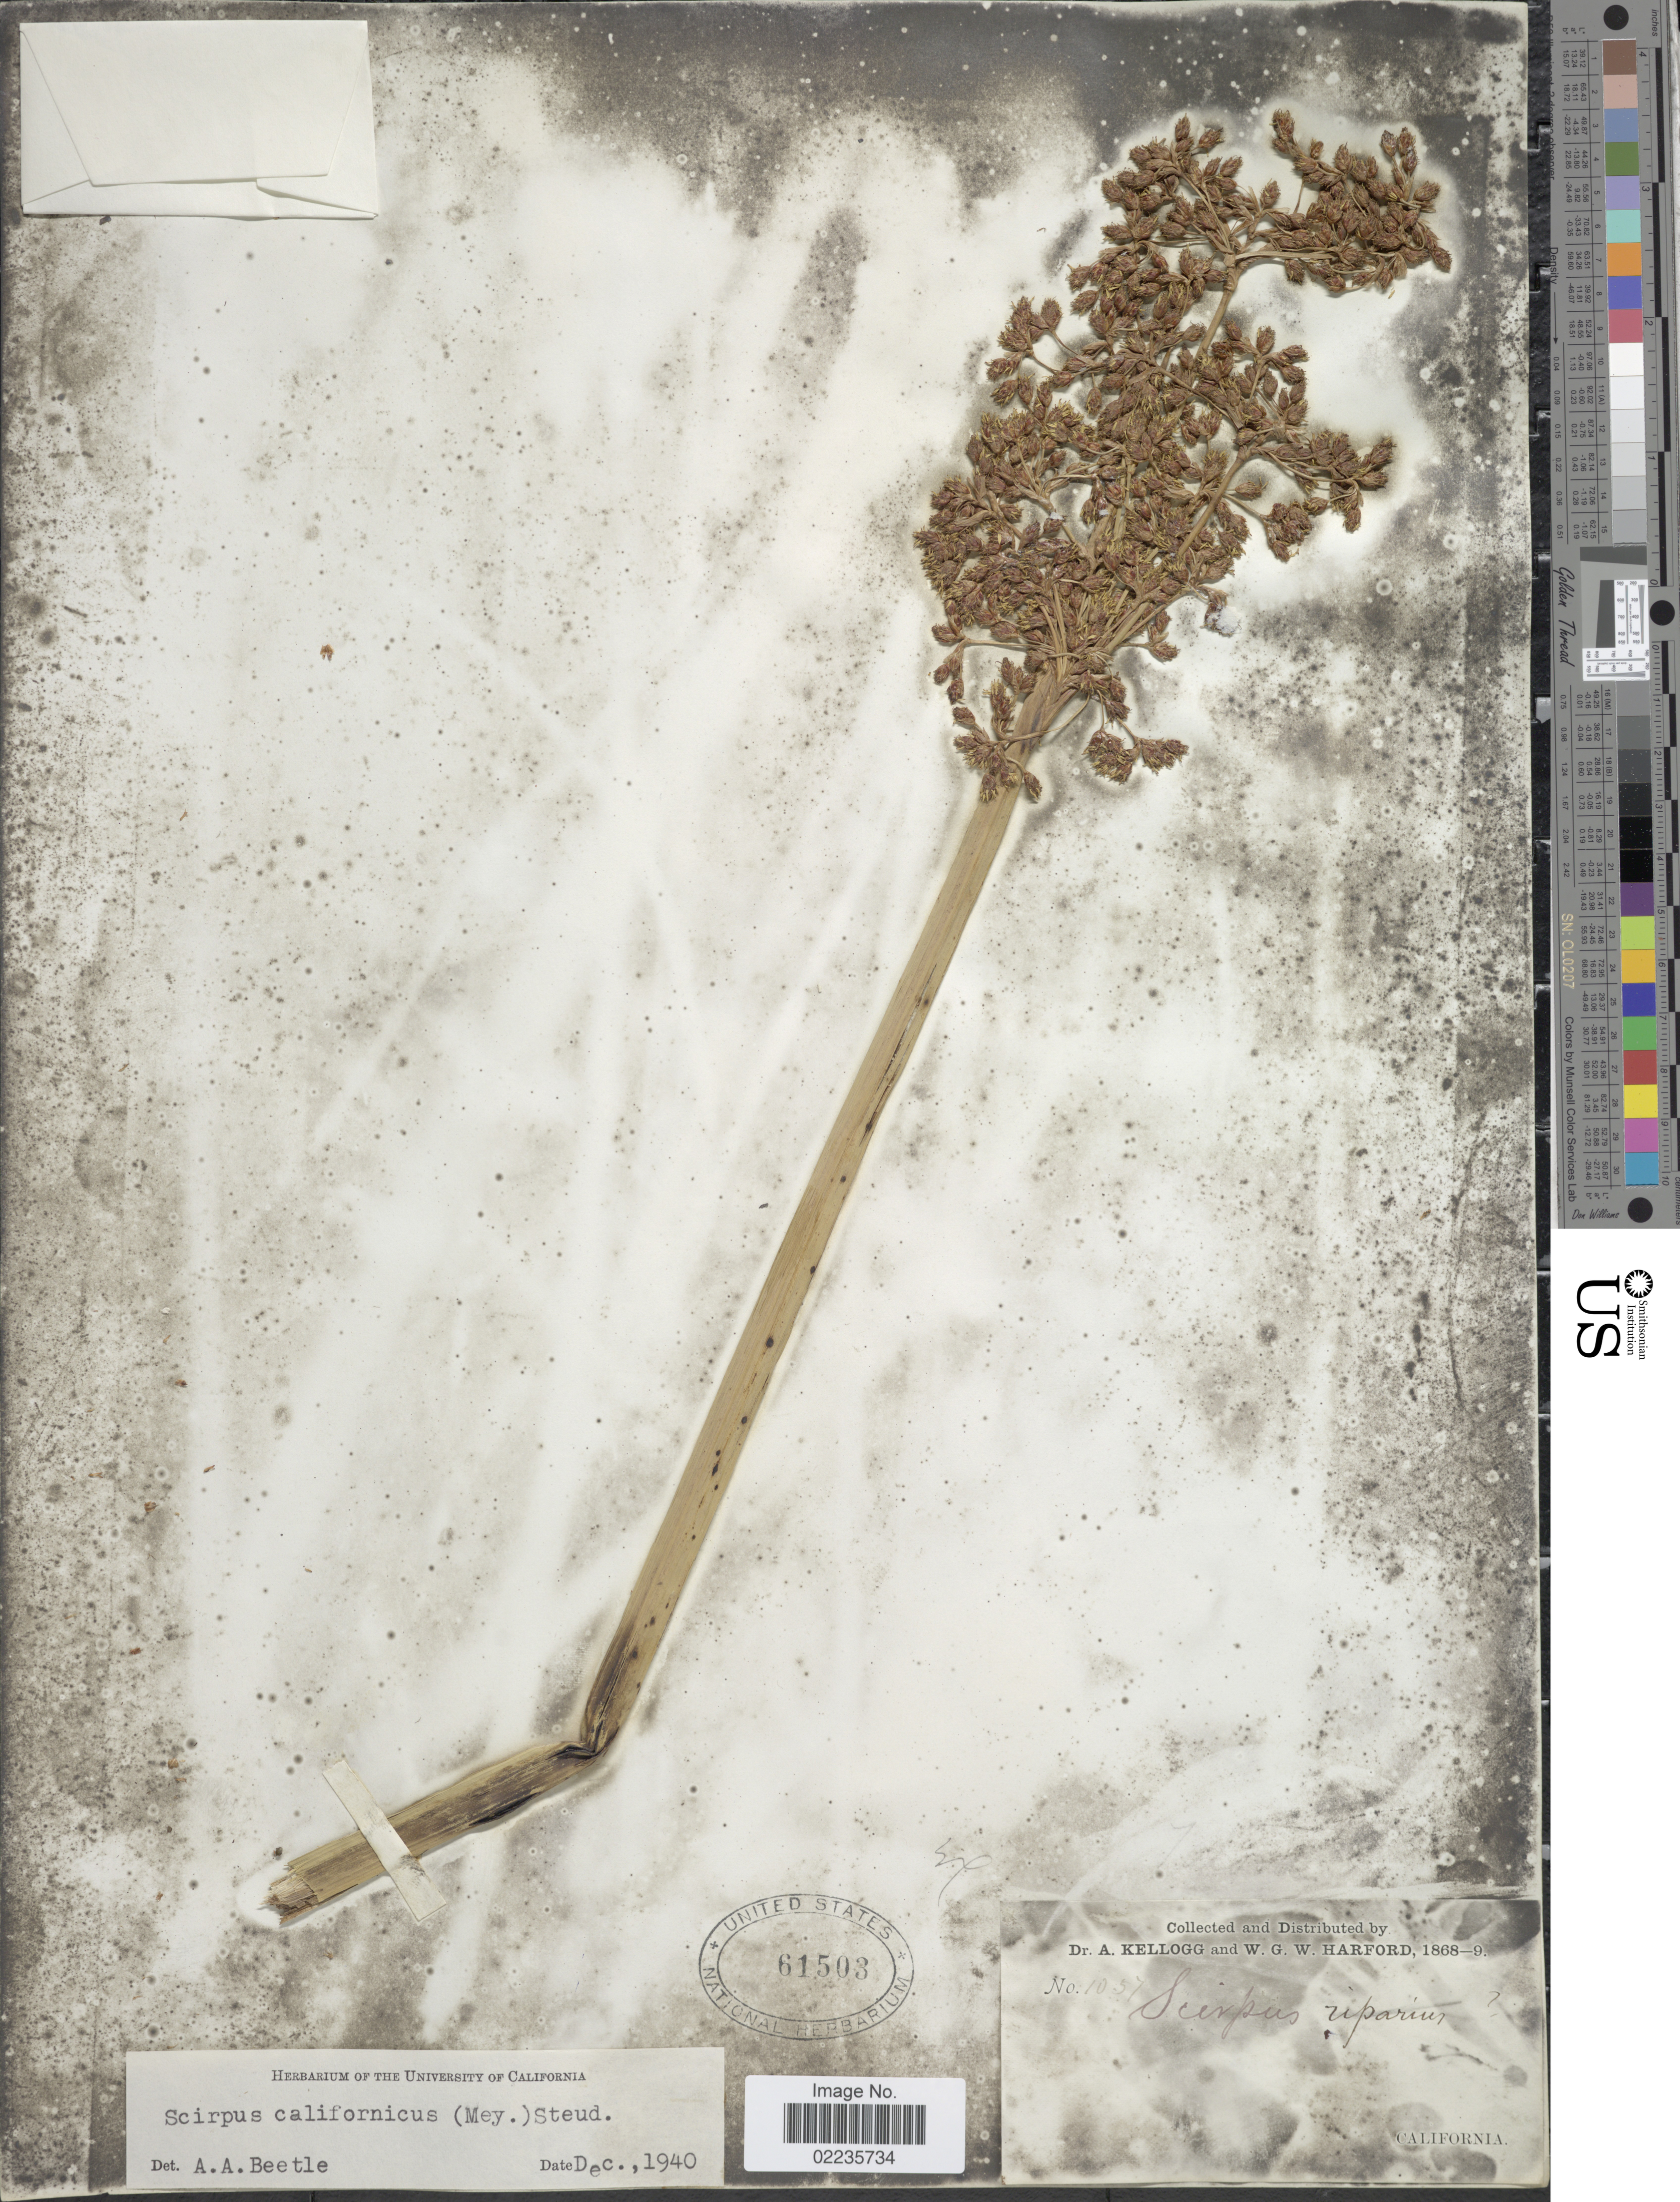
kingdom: Plantae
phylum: Tracheophyta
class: Liliopsida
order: Poales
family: Cyperaceae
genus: Schoenoplectus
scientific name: Schoenoplectus californicus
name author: (C.A. Mey.) Soják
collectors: A. Kellogg & W. G. W. Harford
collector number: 1057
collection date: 1868/1869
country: United States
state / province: California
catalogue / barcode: US 61503